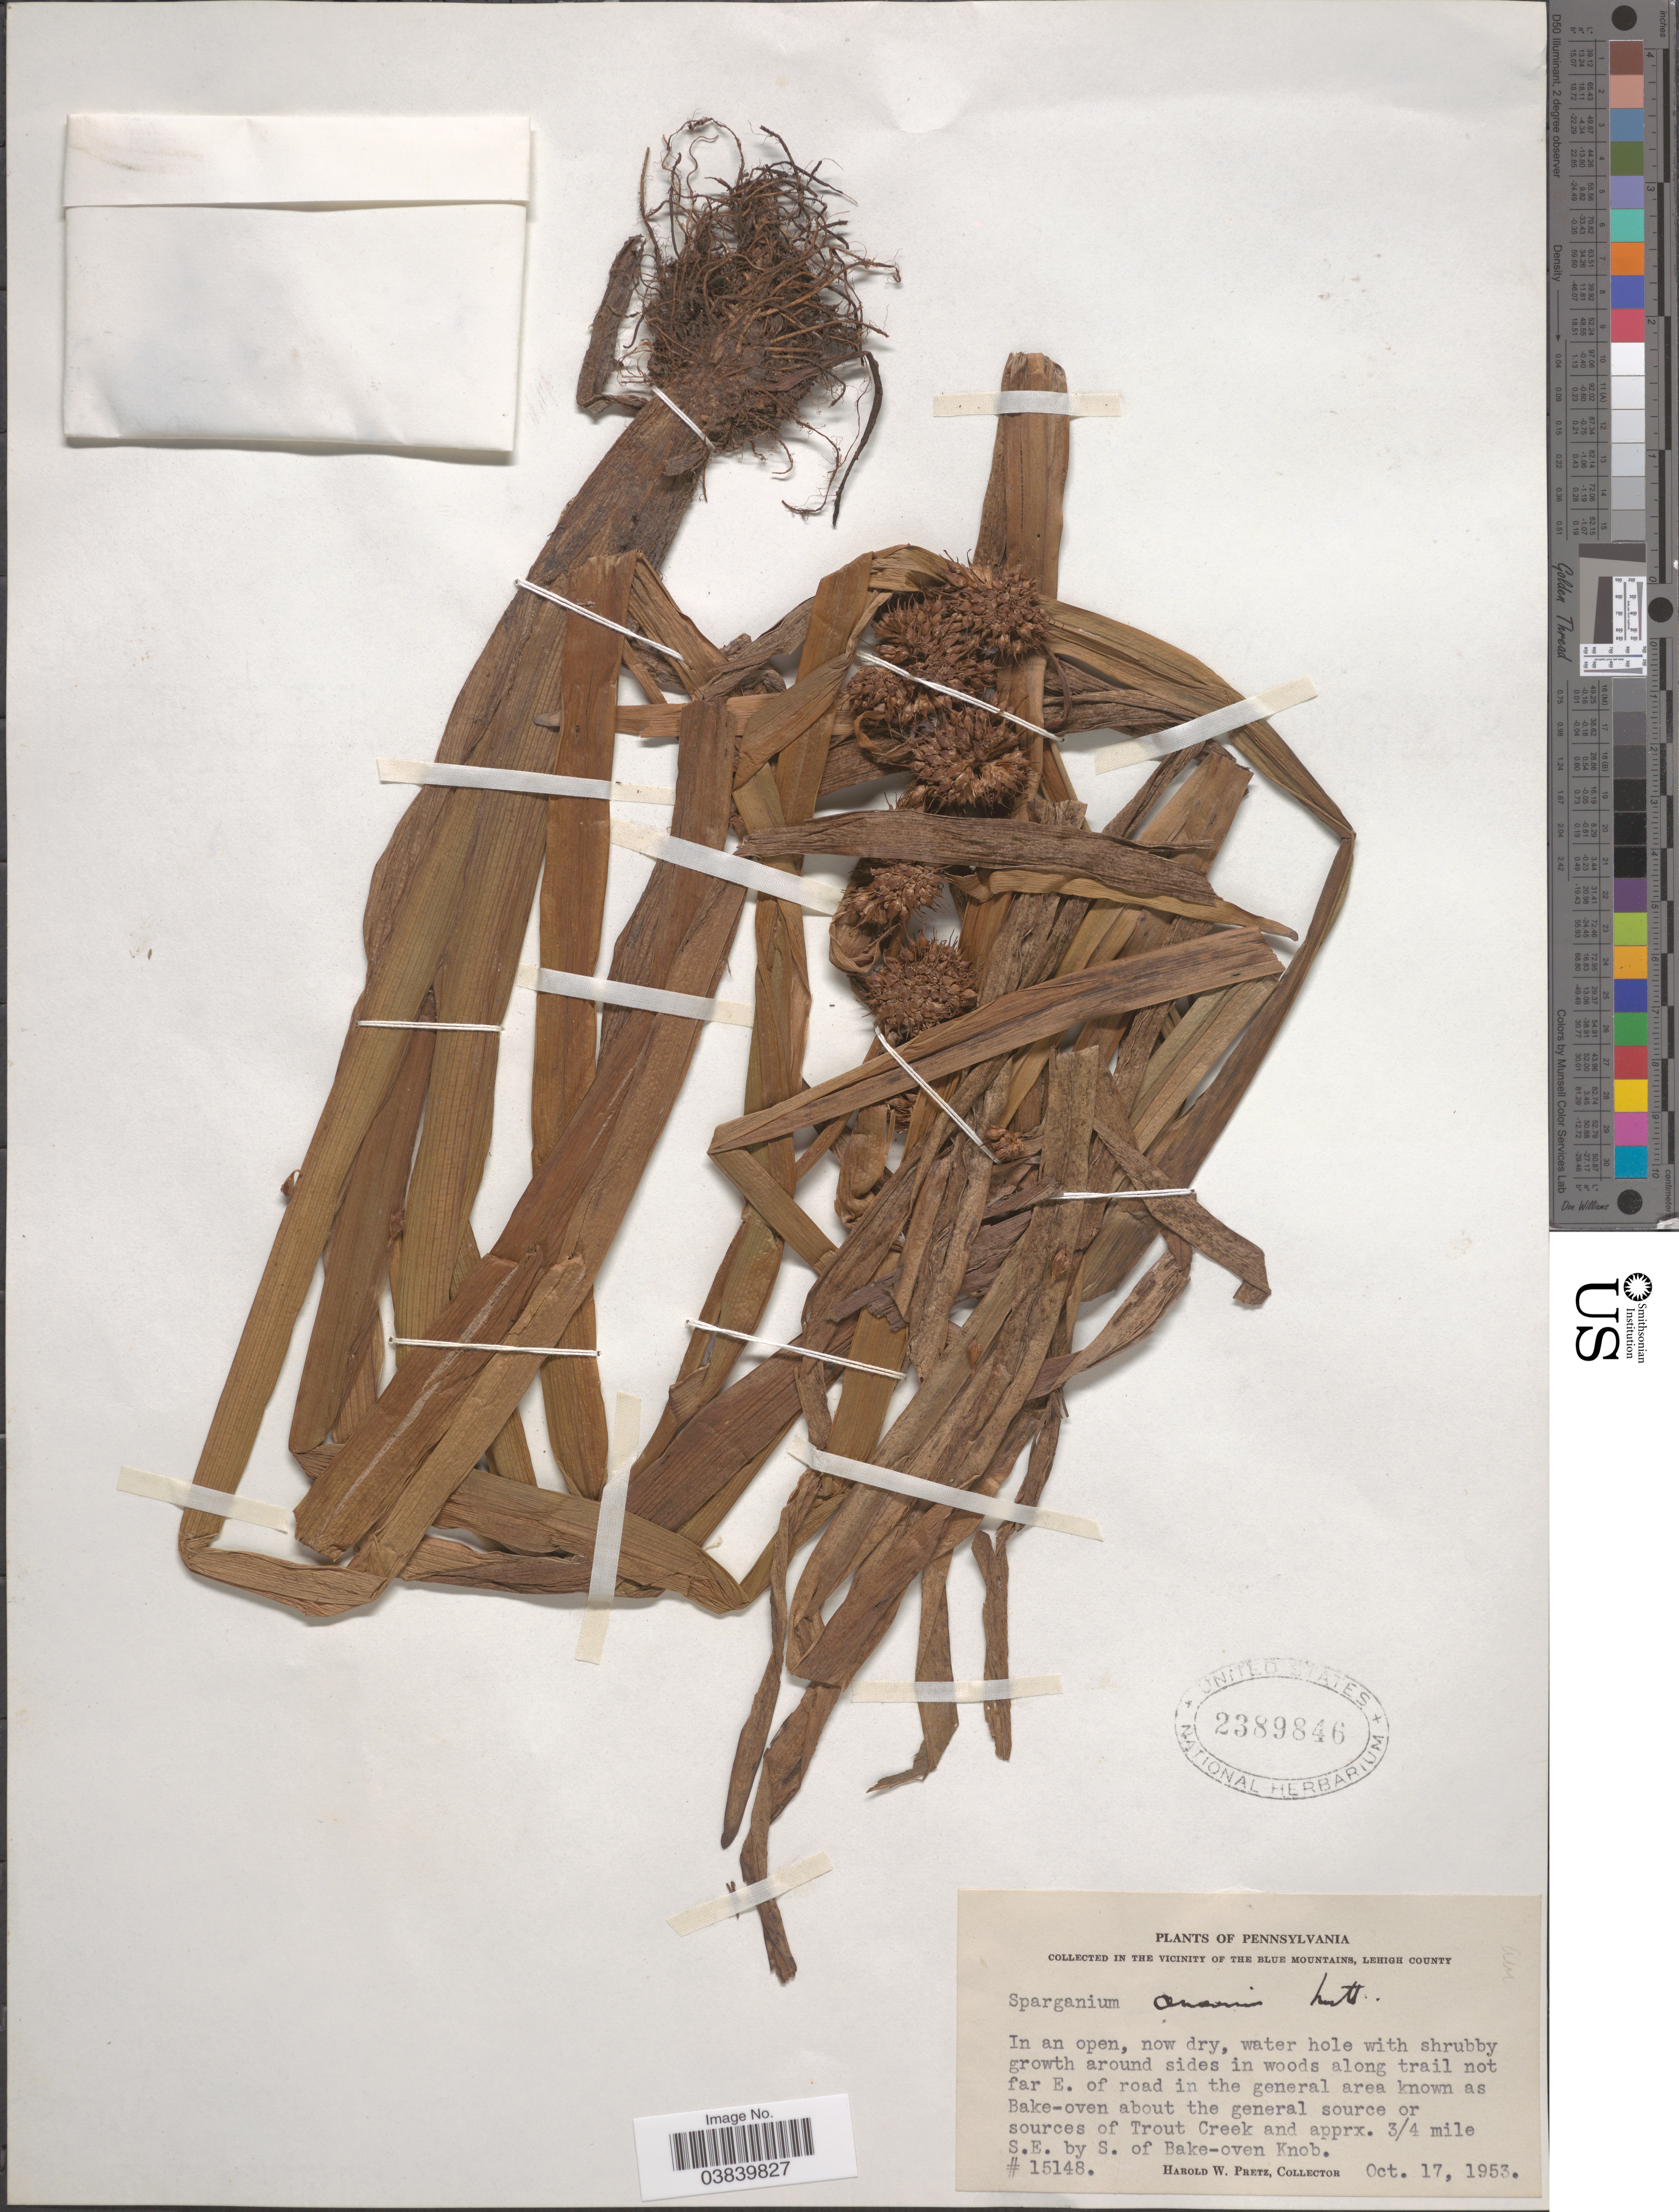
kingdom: Plantae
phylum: Tracheophyta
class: Liliopsida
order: Poales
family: Typhaceae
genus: Sparganium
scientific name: Sparganium americanum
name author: Nutt.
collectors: H. W. Pretz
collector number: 15148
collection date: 1953-10-17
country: United States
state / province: Pennsylvania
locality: Bake-oven about the general source or sources of Trout Creek and apprx. ¾ mile S.E. by S. of Bake-oven Knob.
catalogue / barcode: US 2389846